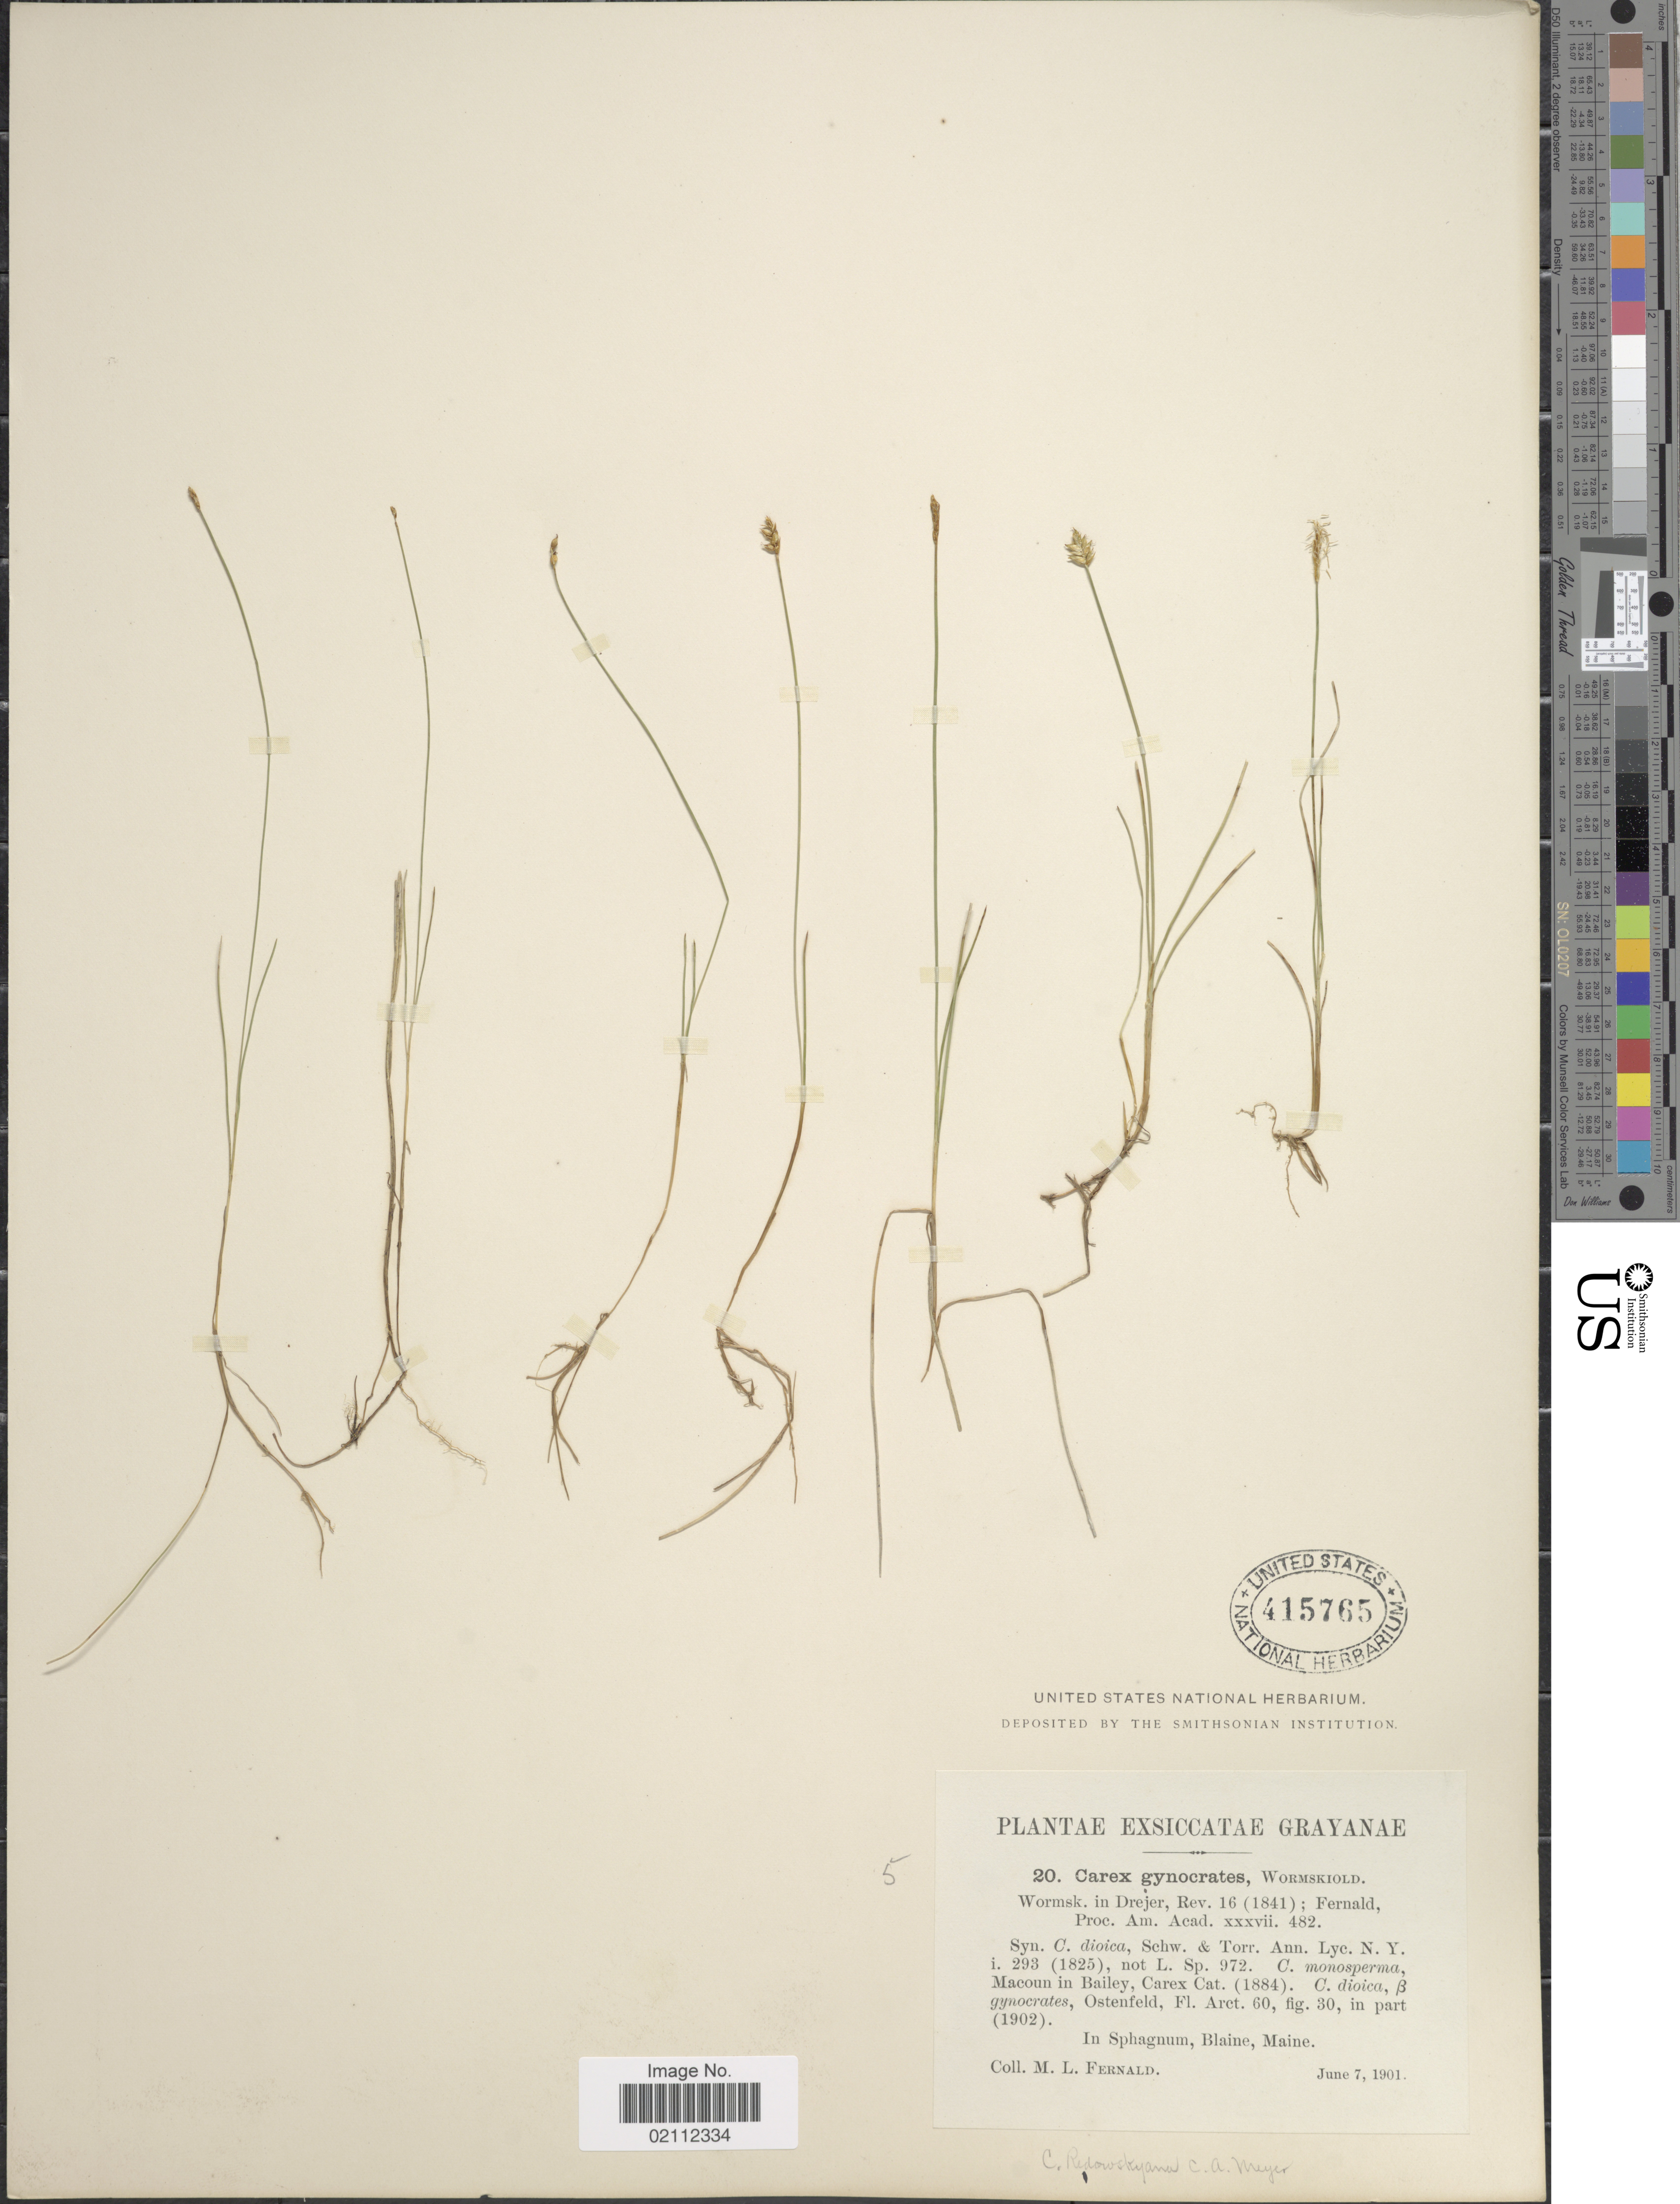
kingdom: Plantae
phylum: Tracheophyta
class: Liliopsida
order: Poales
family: Cyperaceae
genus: Carex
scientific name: Carex nardina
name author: (Hornem.) Fr.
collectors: M. L. Fernald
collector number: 20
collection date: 1901-06-07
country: United States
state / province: Maine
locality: In Sphagnum, Blaine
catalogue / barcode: US 415765